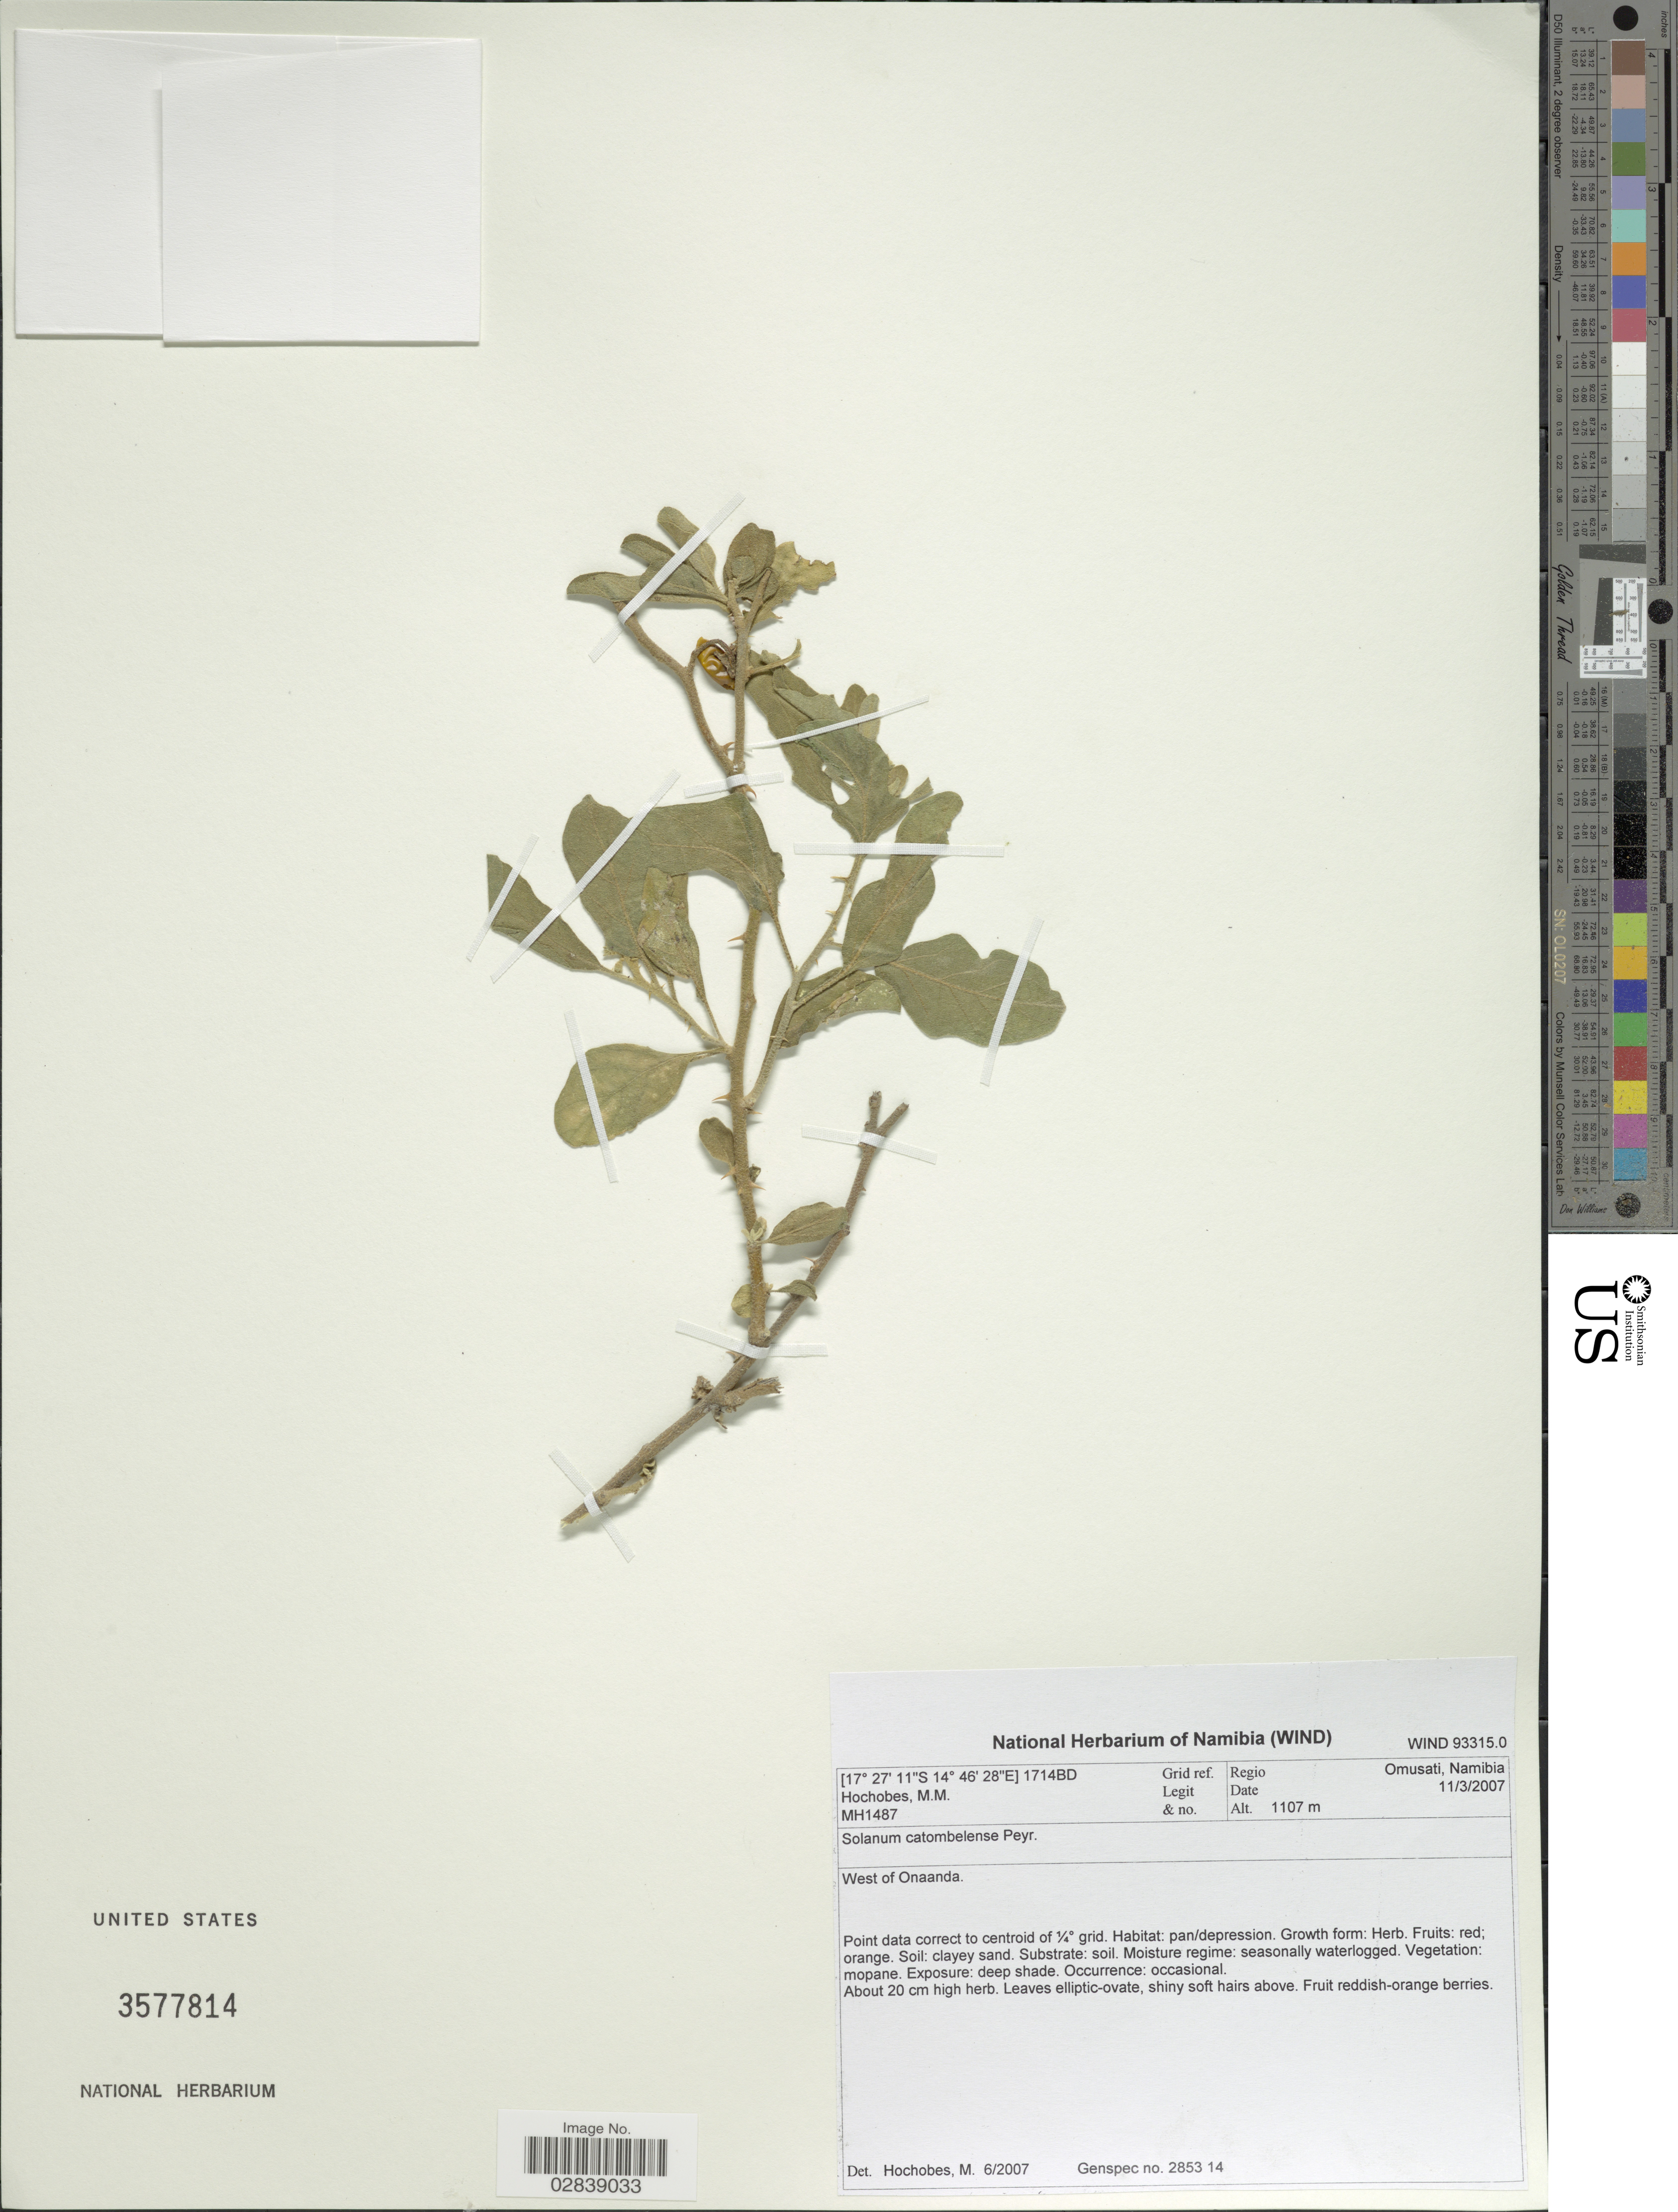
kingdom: Plantae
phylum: Tracheophyta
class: Magnoliopsida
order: Solanales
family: Solanaceae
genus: Solanum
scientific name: Solanum catombelense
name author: Peyr.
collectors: M. Hochobes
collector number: MH1487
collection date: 2007-03-11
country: Namibia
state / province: Omusati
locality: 1714BD Grid ref., Regio Omusati. West of Onaanda.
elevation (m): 1107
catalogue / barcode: US 3577814